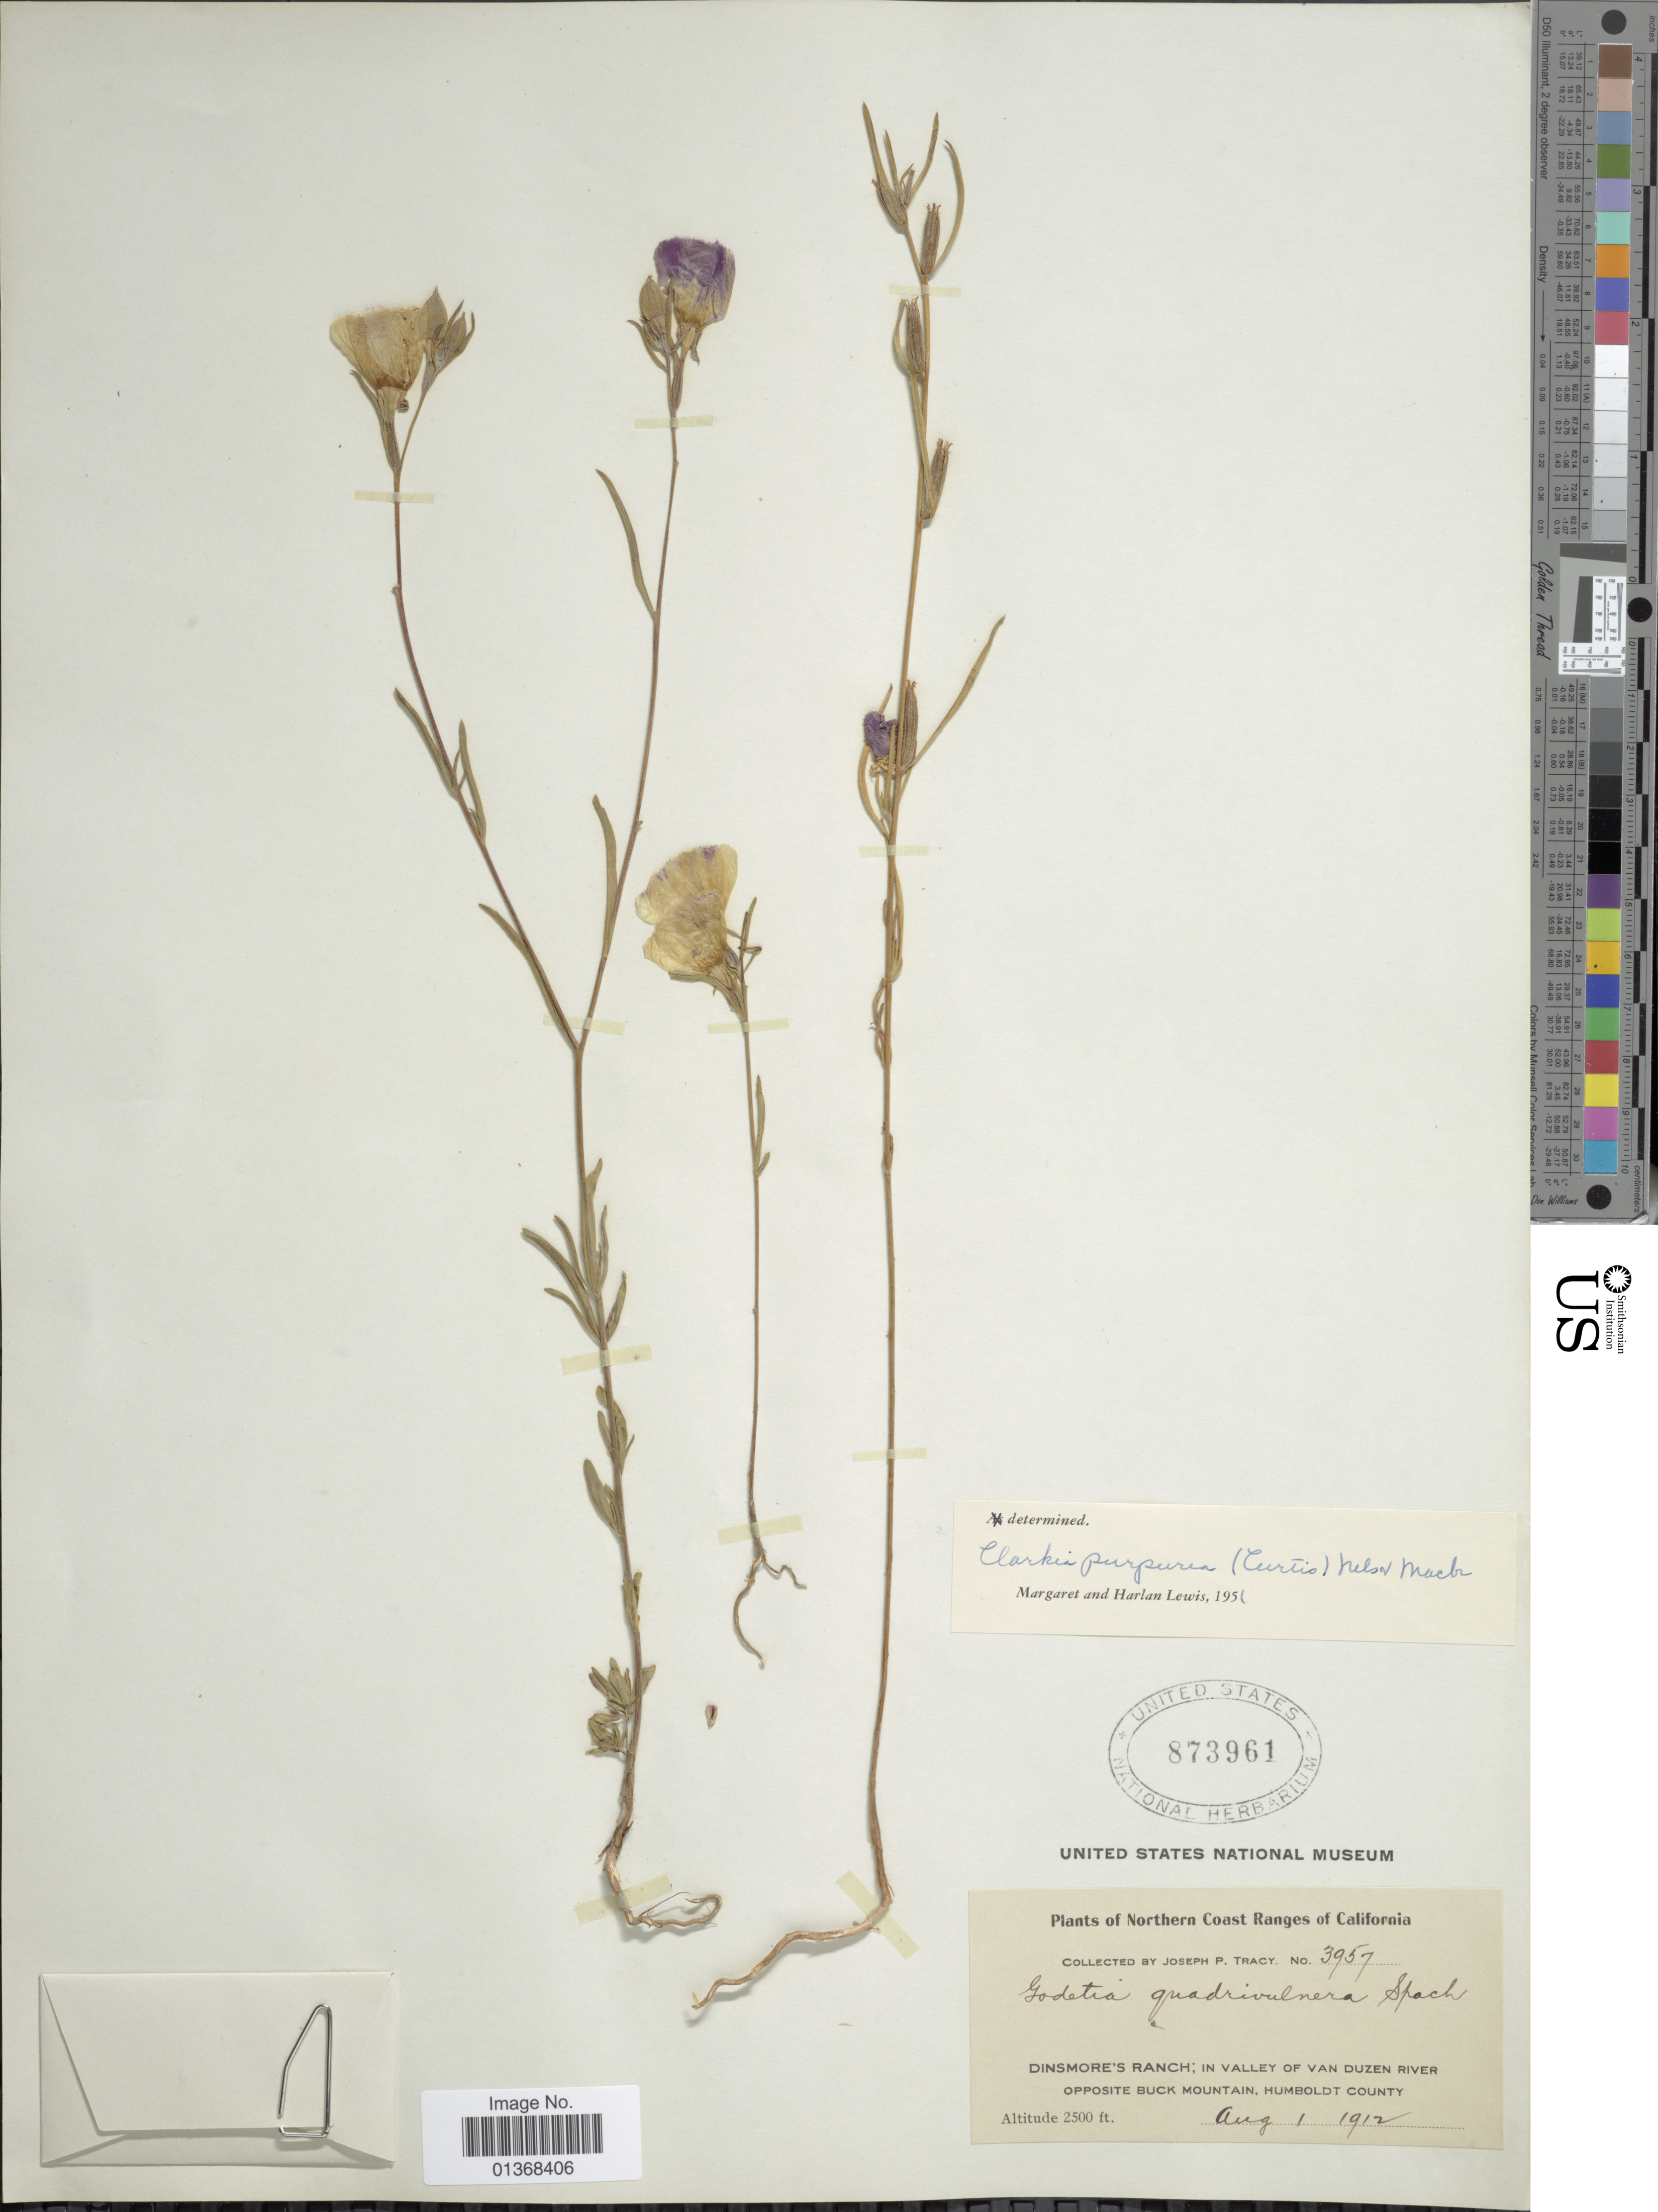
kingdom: Plantae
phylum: Tracheophyta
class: Magnoliopsida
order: Myrtales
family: Onagraceae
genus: Clarkia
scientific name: Clarkia purpurea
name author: (Curtis) A. Nelson & J.F. Macbr.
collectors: J. Tracy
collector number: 3957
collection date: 1912-08-01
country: United States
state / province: California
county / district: Humboldt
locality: Northern Coast Ranges of California, Dinsmore's Ranch; in valley of Van Duzen River Opposite Buck Mountain, Humboldt County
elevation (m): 762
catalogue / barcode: US 873961